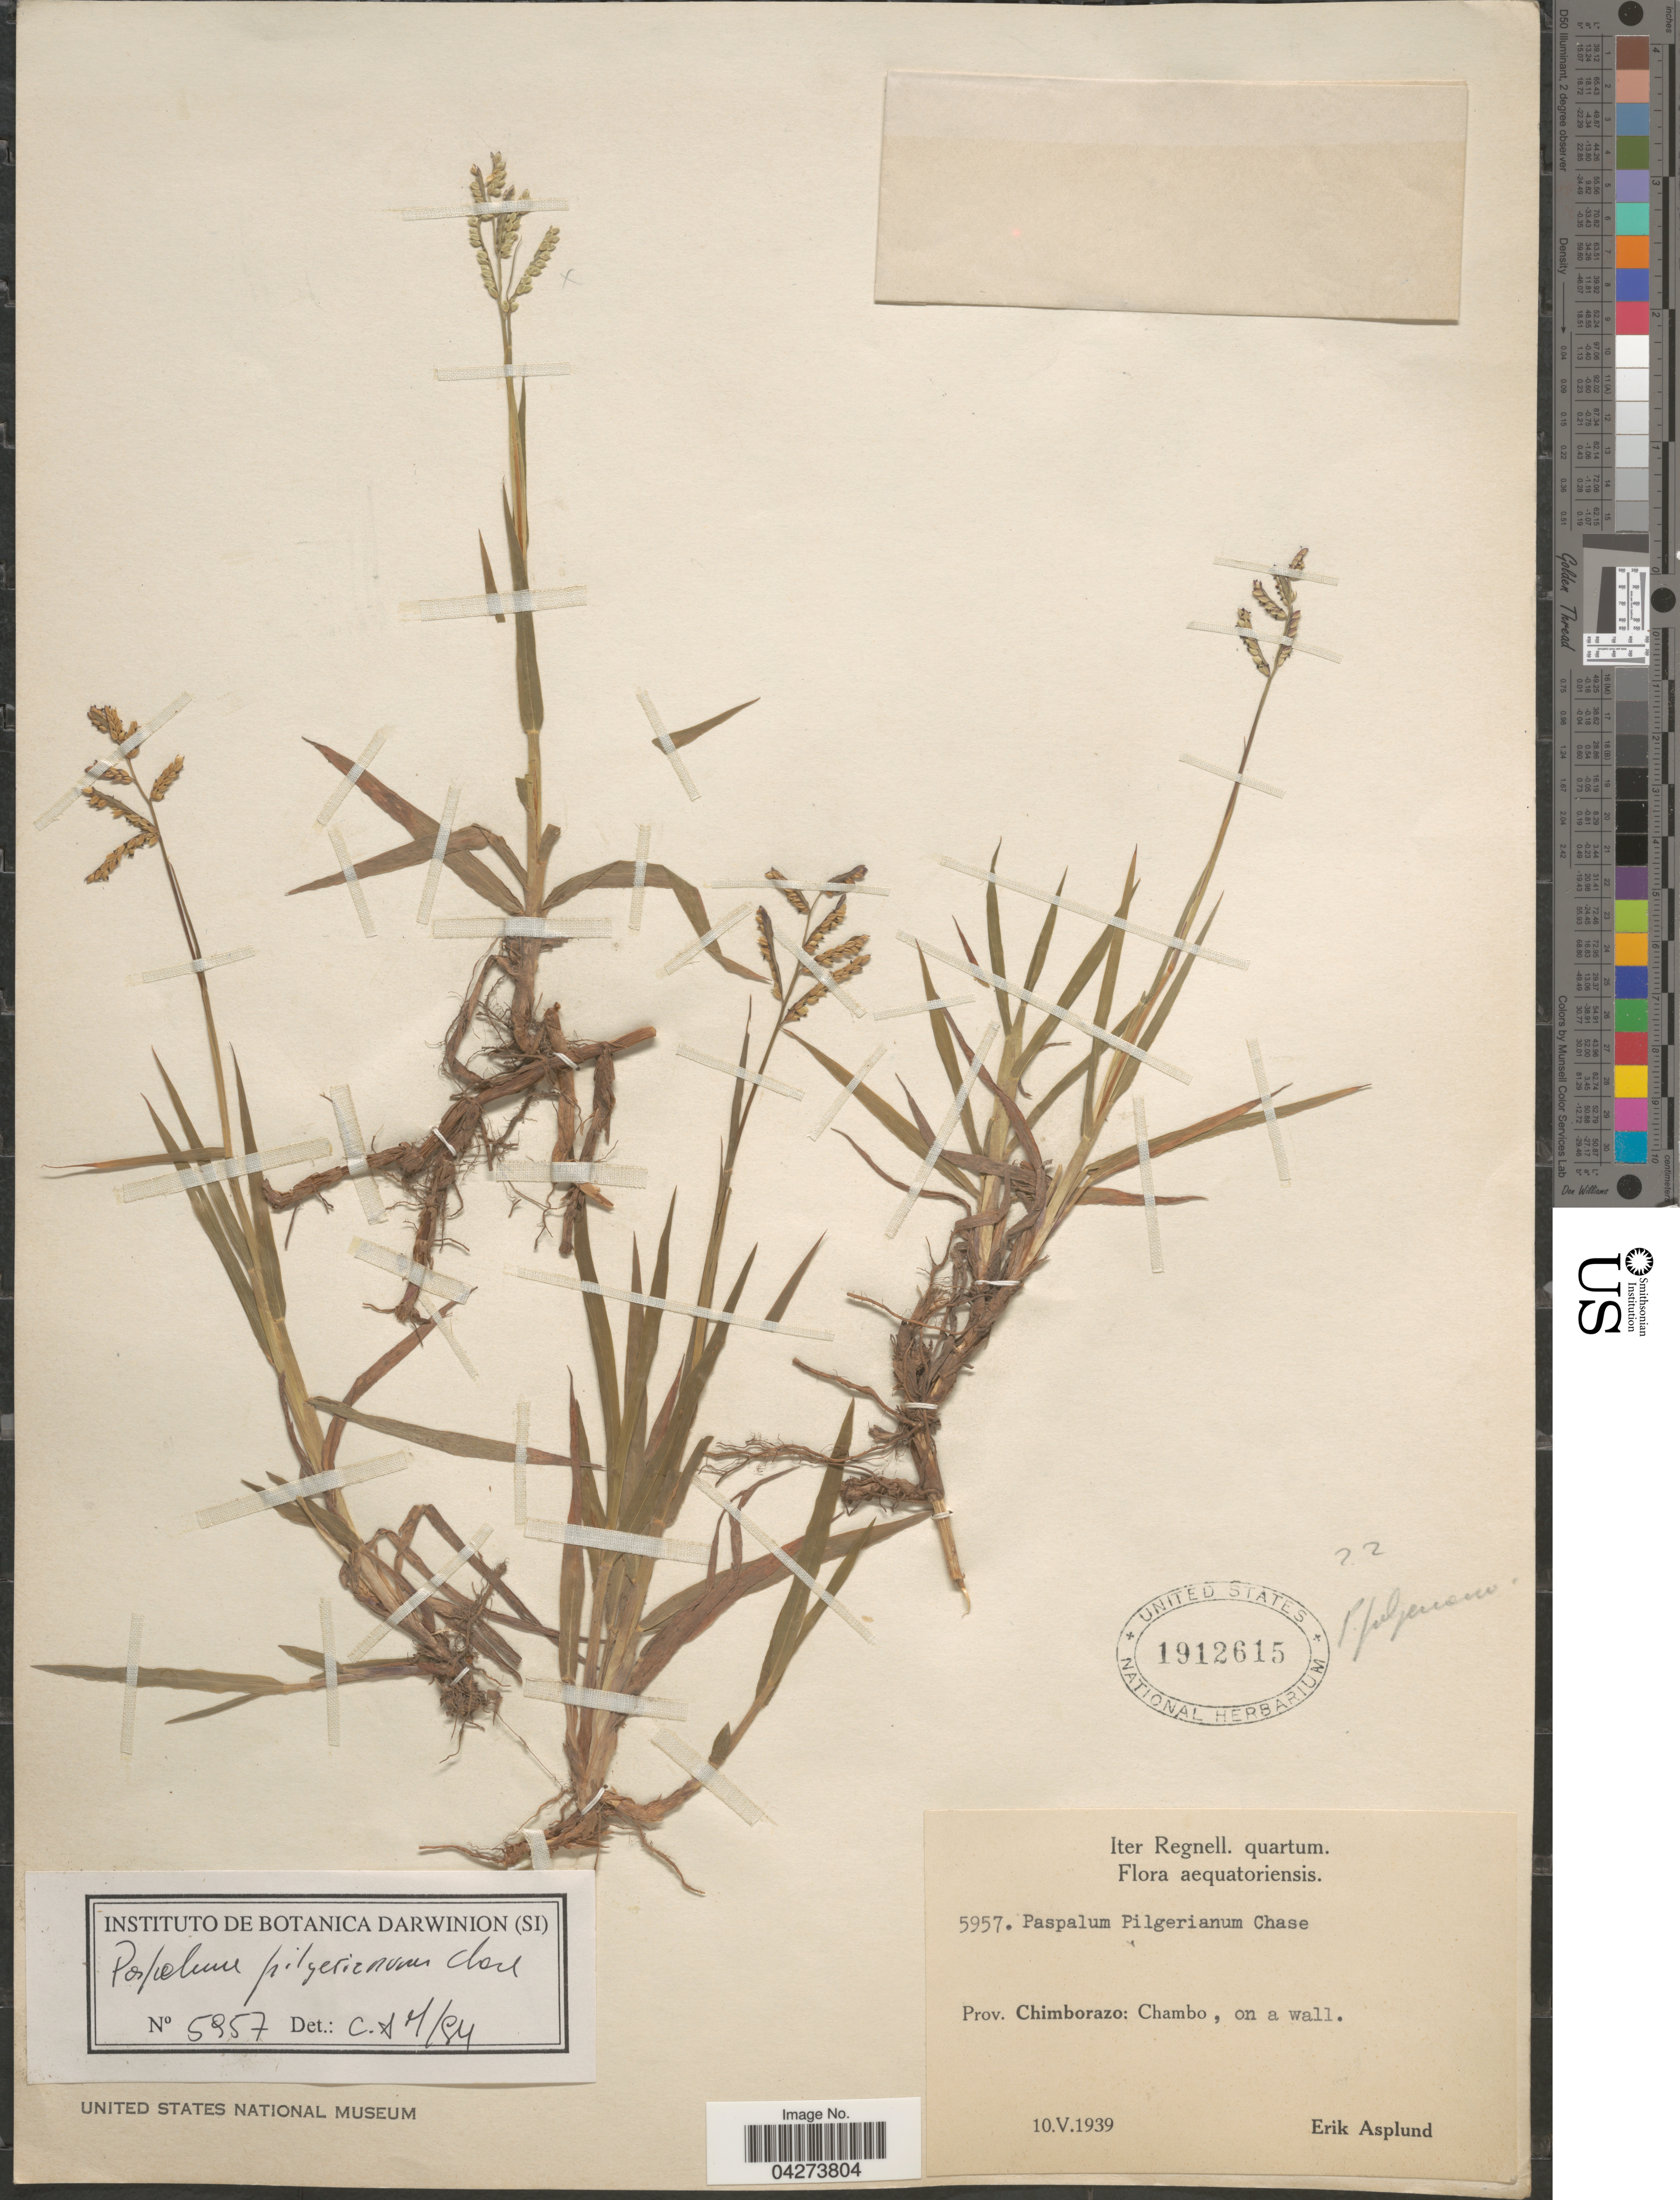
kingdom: Plantae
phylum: Tracheophyta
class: Liliopsida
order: Poales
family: Poaceae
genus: Paspalum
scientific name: Paspalum pilgerianum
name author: Chase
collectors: E. Asplund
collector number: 5957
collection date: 1939-05-10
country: Ecuador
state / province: Chimborazo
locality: Iter Regnell. quartum. Prov. Chimborazo: Chambo.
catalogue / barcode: US 1912615